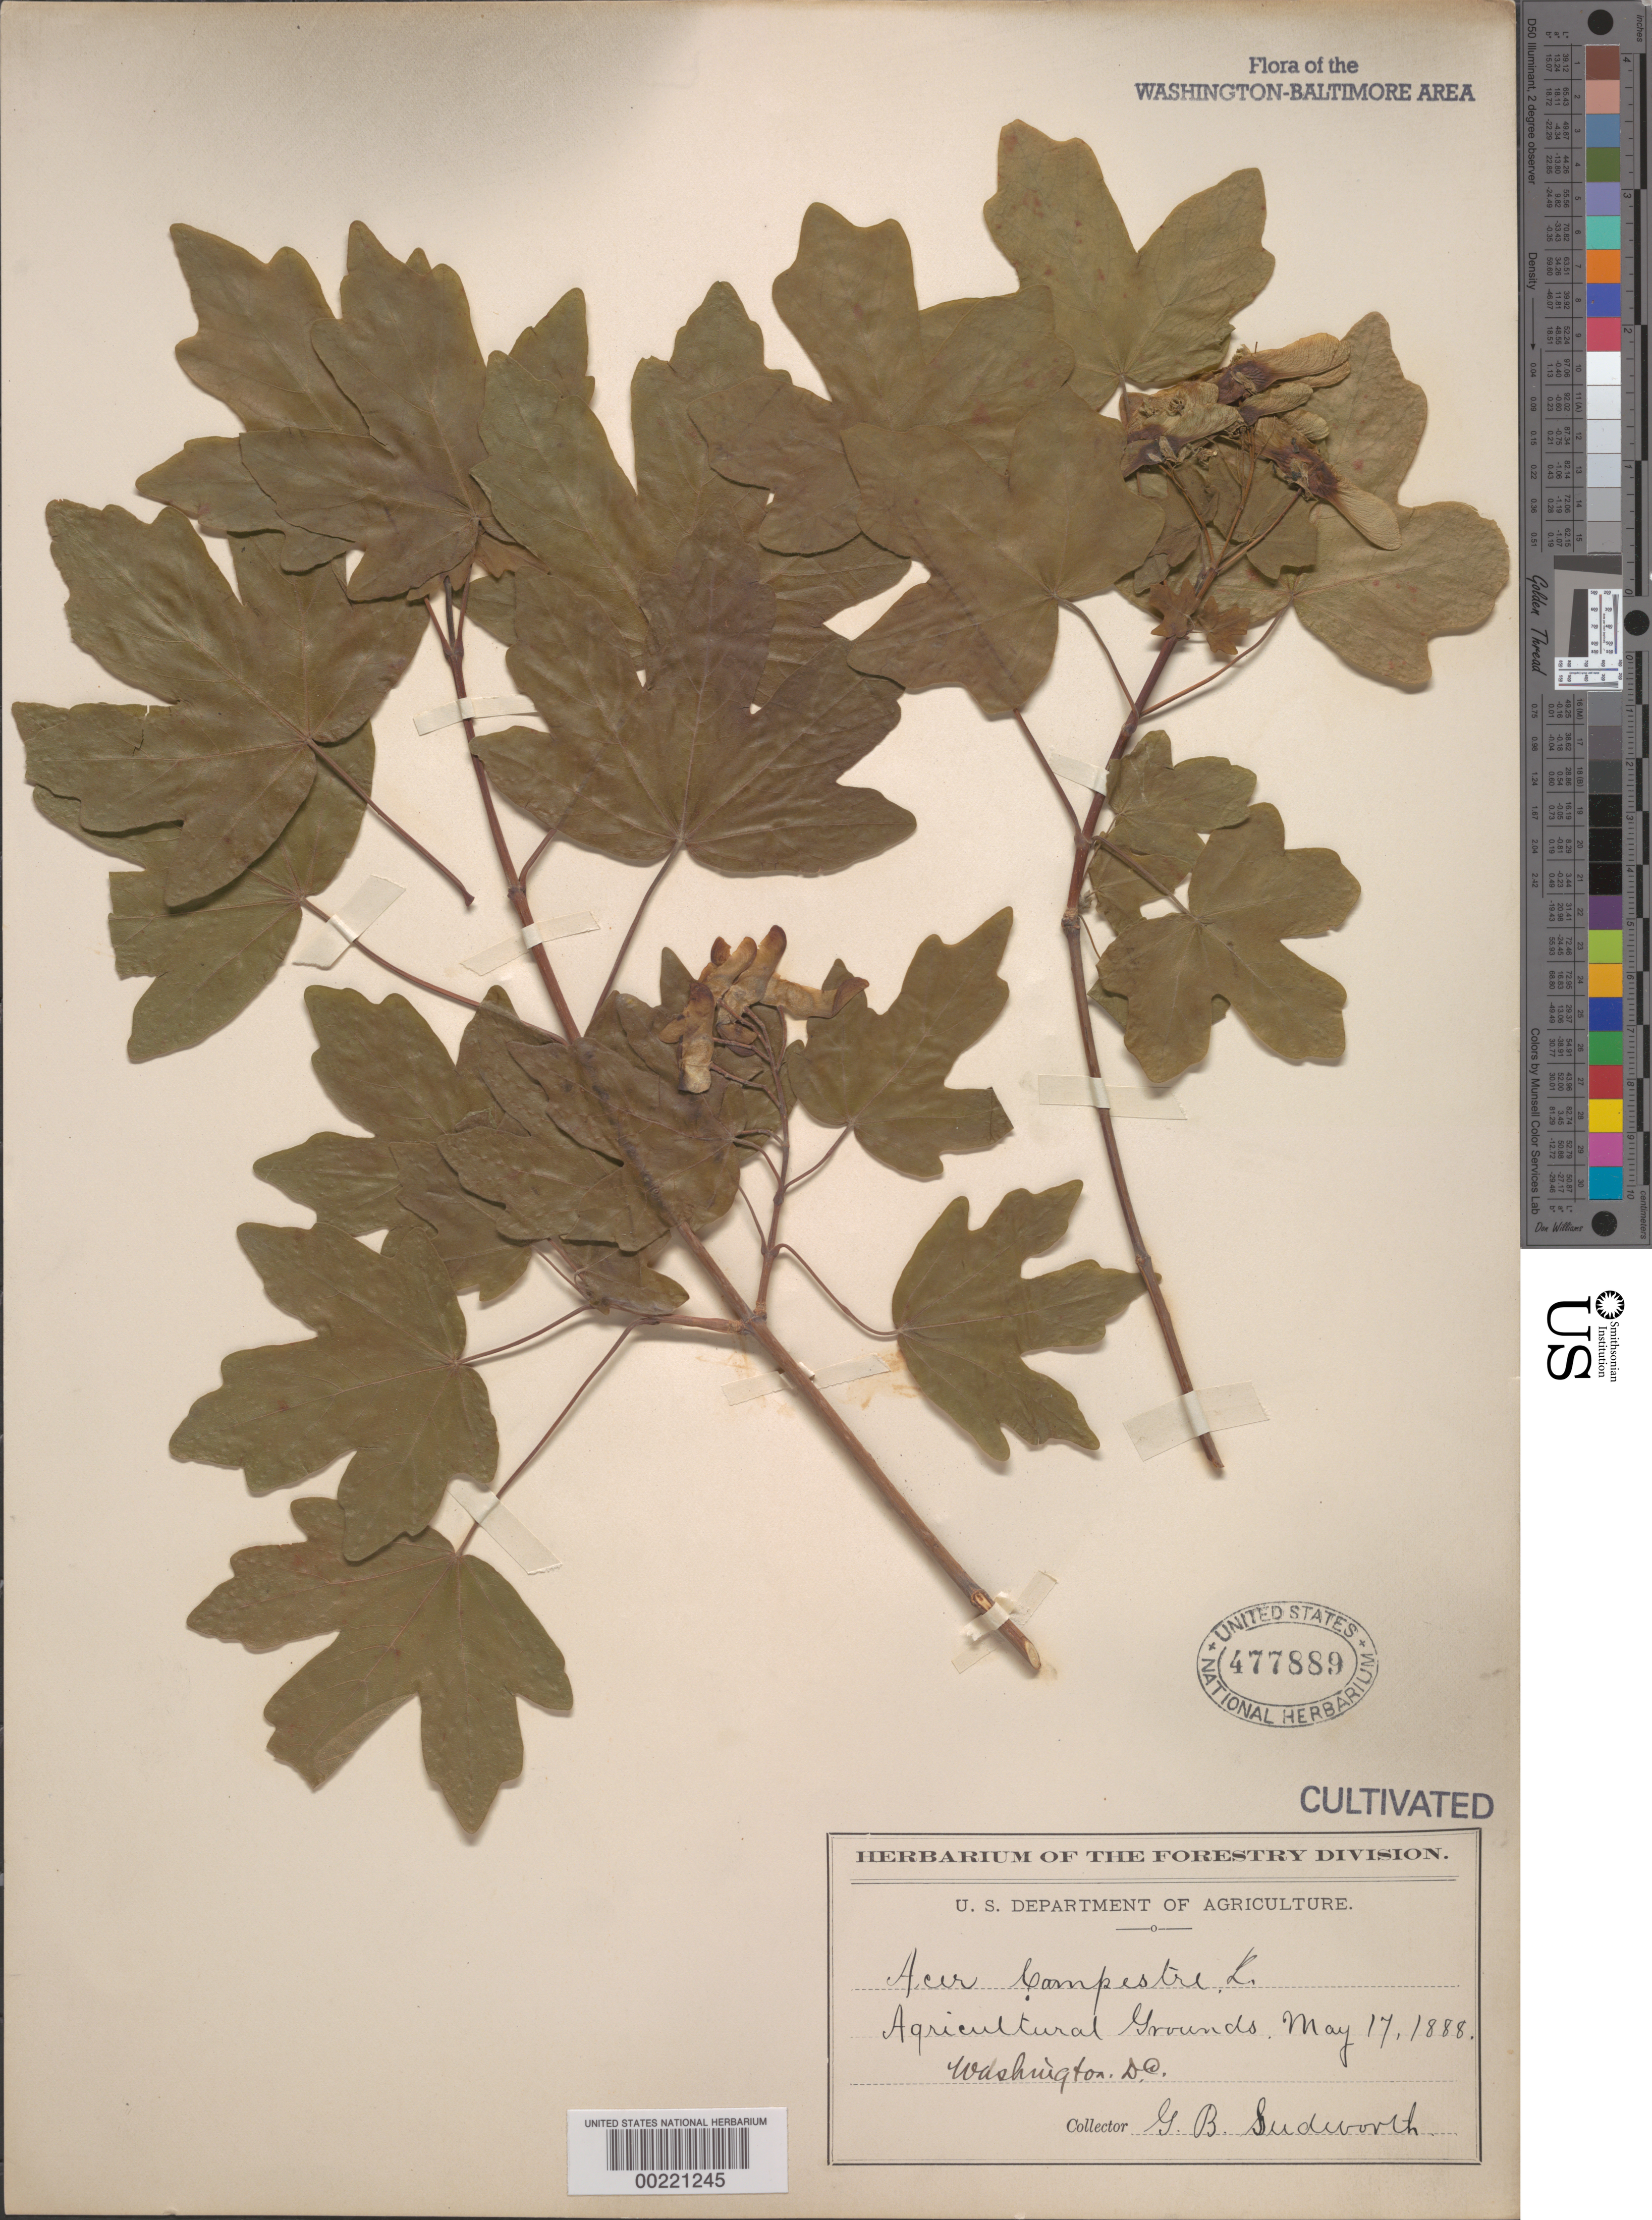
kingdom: Plantae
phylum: Tracheophyta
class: Magnoliopsida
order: Sapindales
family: Sapindaceae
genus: Acer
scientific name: Acer campestre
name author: L.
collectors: G. B. Sudworth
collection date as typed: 17 May 1888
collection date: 1888-05-17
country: United States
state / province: District of Columbia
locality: Department of Agriculture grounds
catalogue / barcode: US 477889